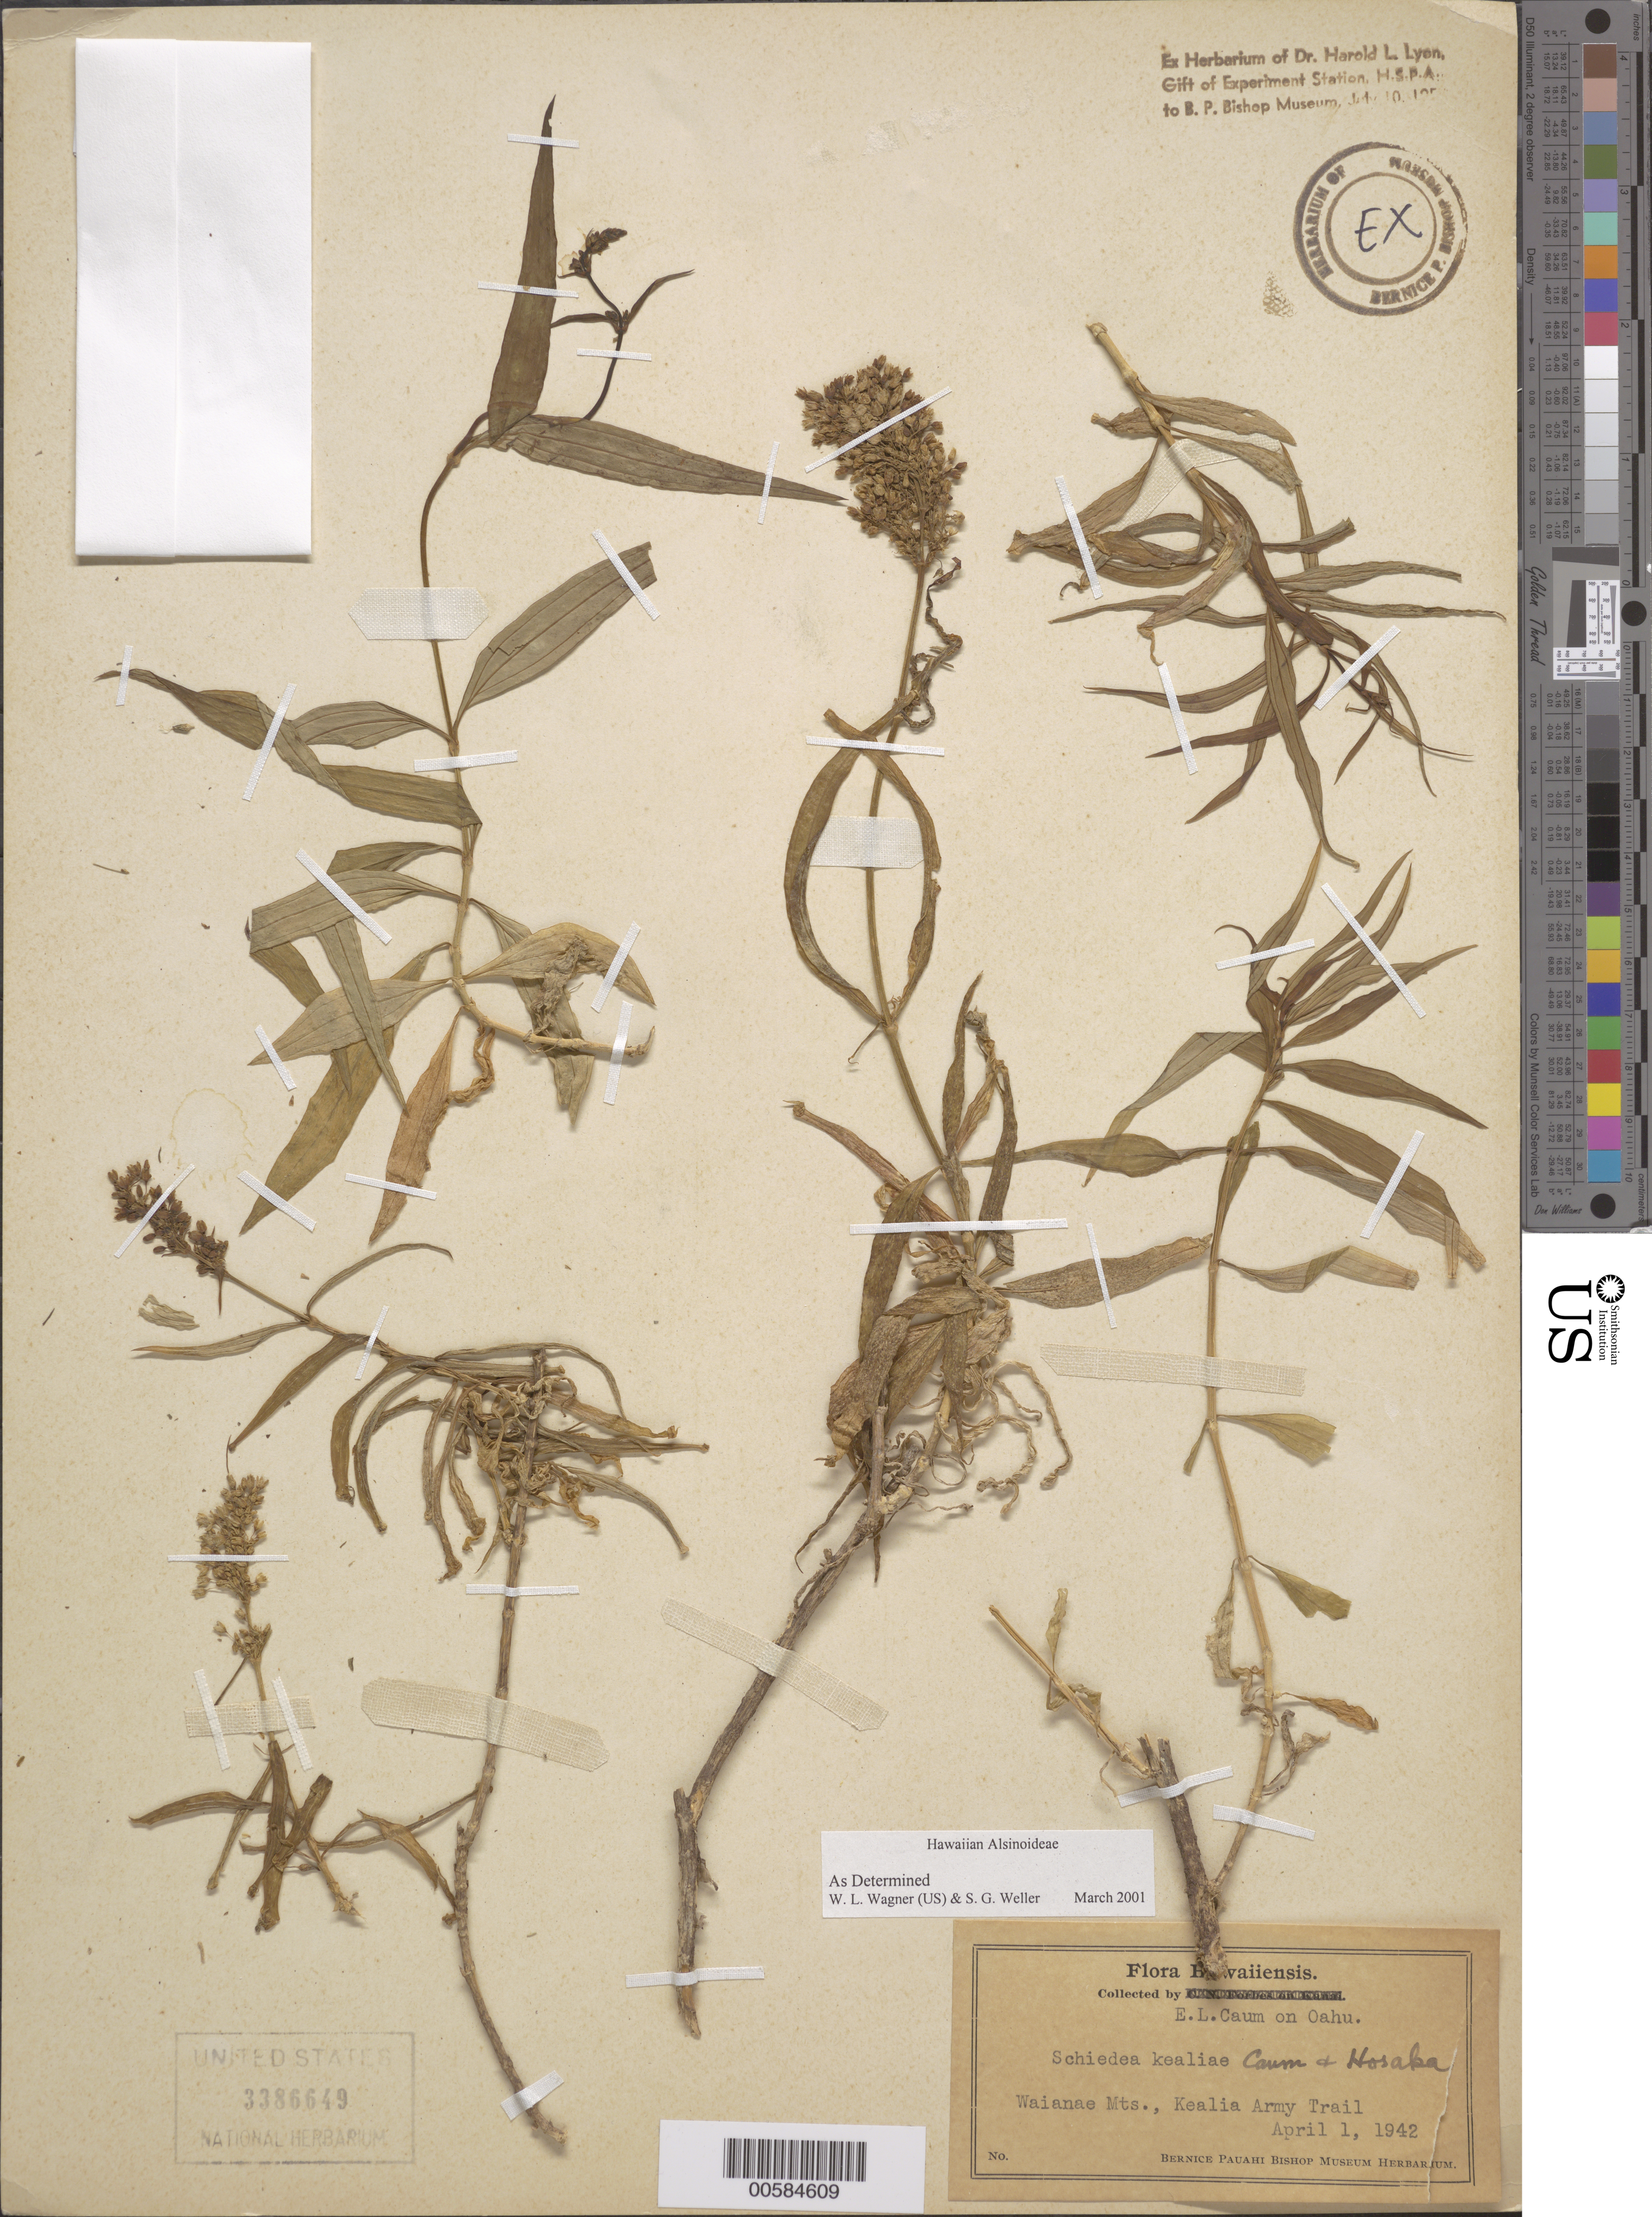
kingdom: Plantae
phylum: Tracheophyta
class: Magnoliopsida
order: Caryophyllales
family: Caryophyllaceae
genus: Schiedea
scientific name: Schiedea kealiae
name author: Caum & Hosaka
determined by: Wagner, W. L.; Weller, Stephen G.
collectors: E. L. Caum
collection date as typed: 1 Apr 1942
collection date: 1942-04-01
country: United States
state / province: Hawaii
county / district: Honolulu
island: Oahu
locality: Waianae Mts., Kealiae Army Trail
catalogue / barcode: US 3386649